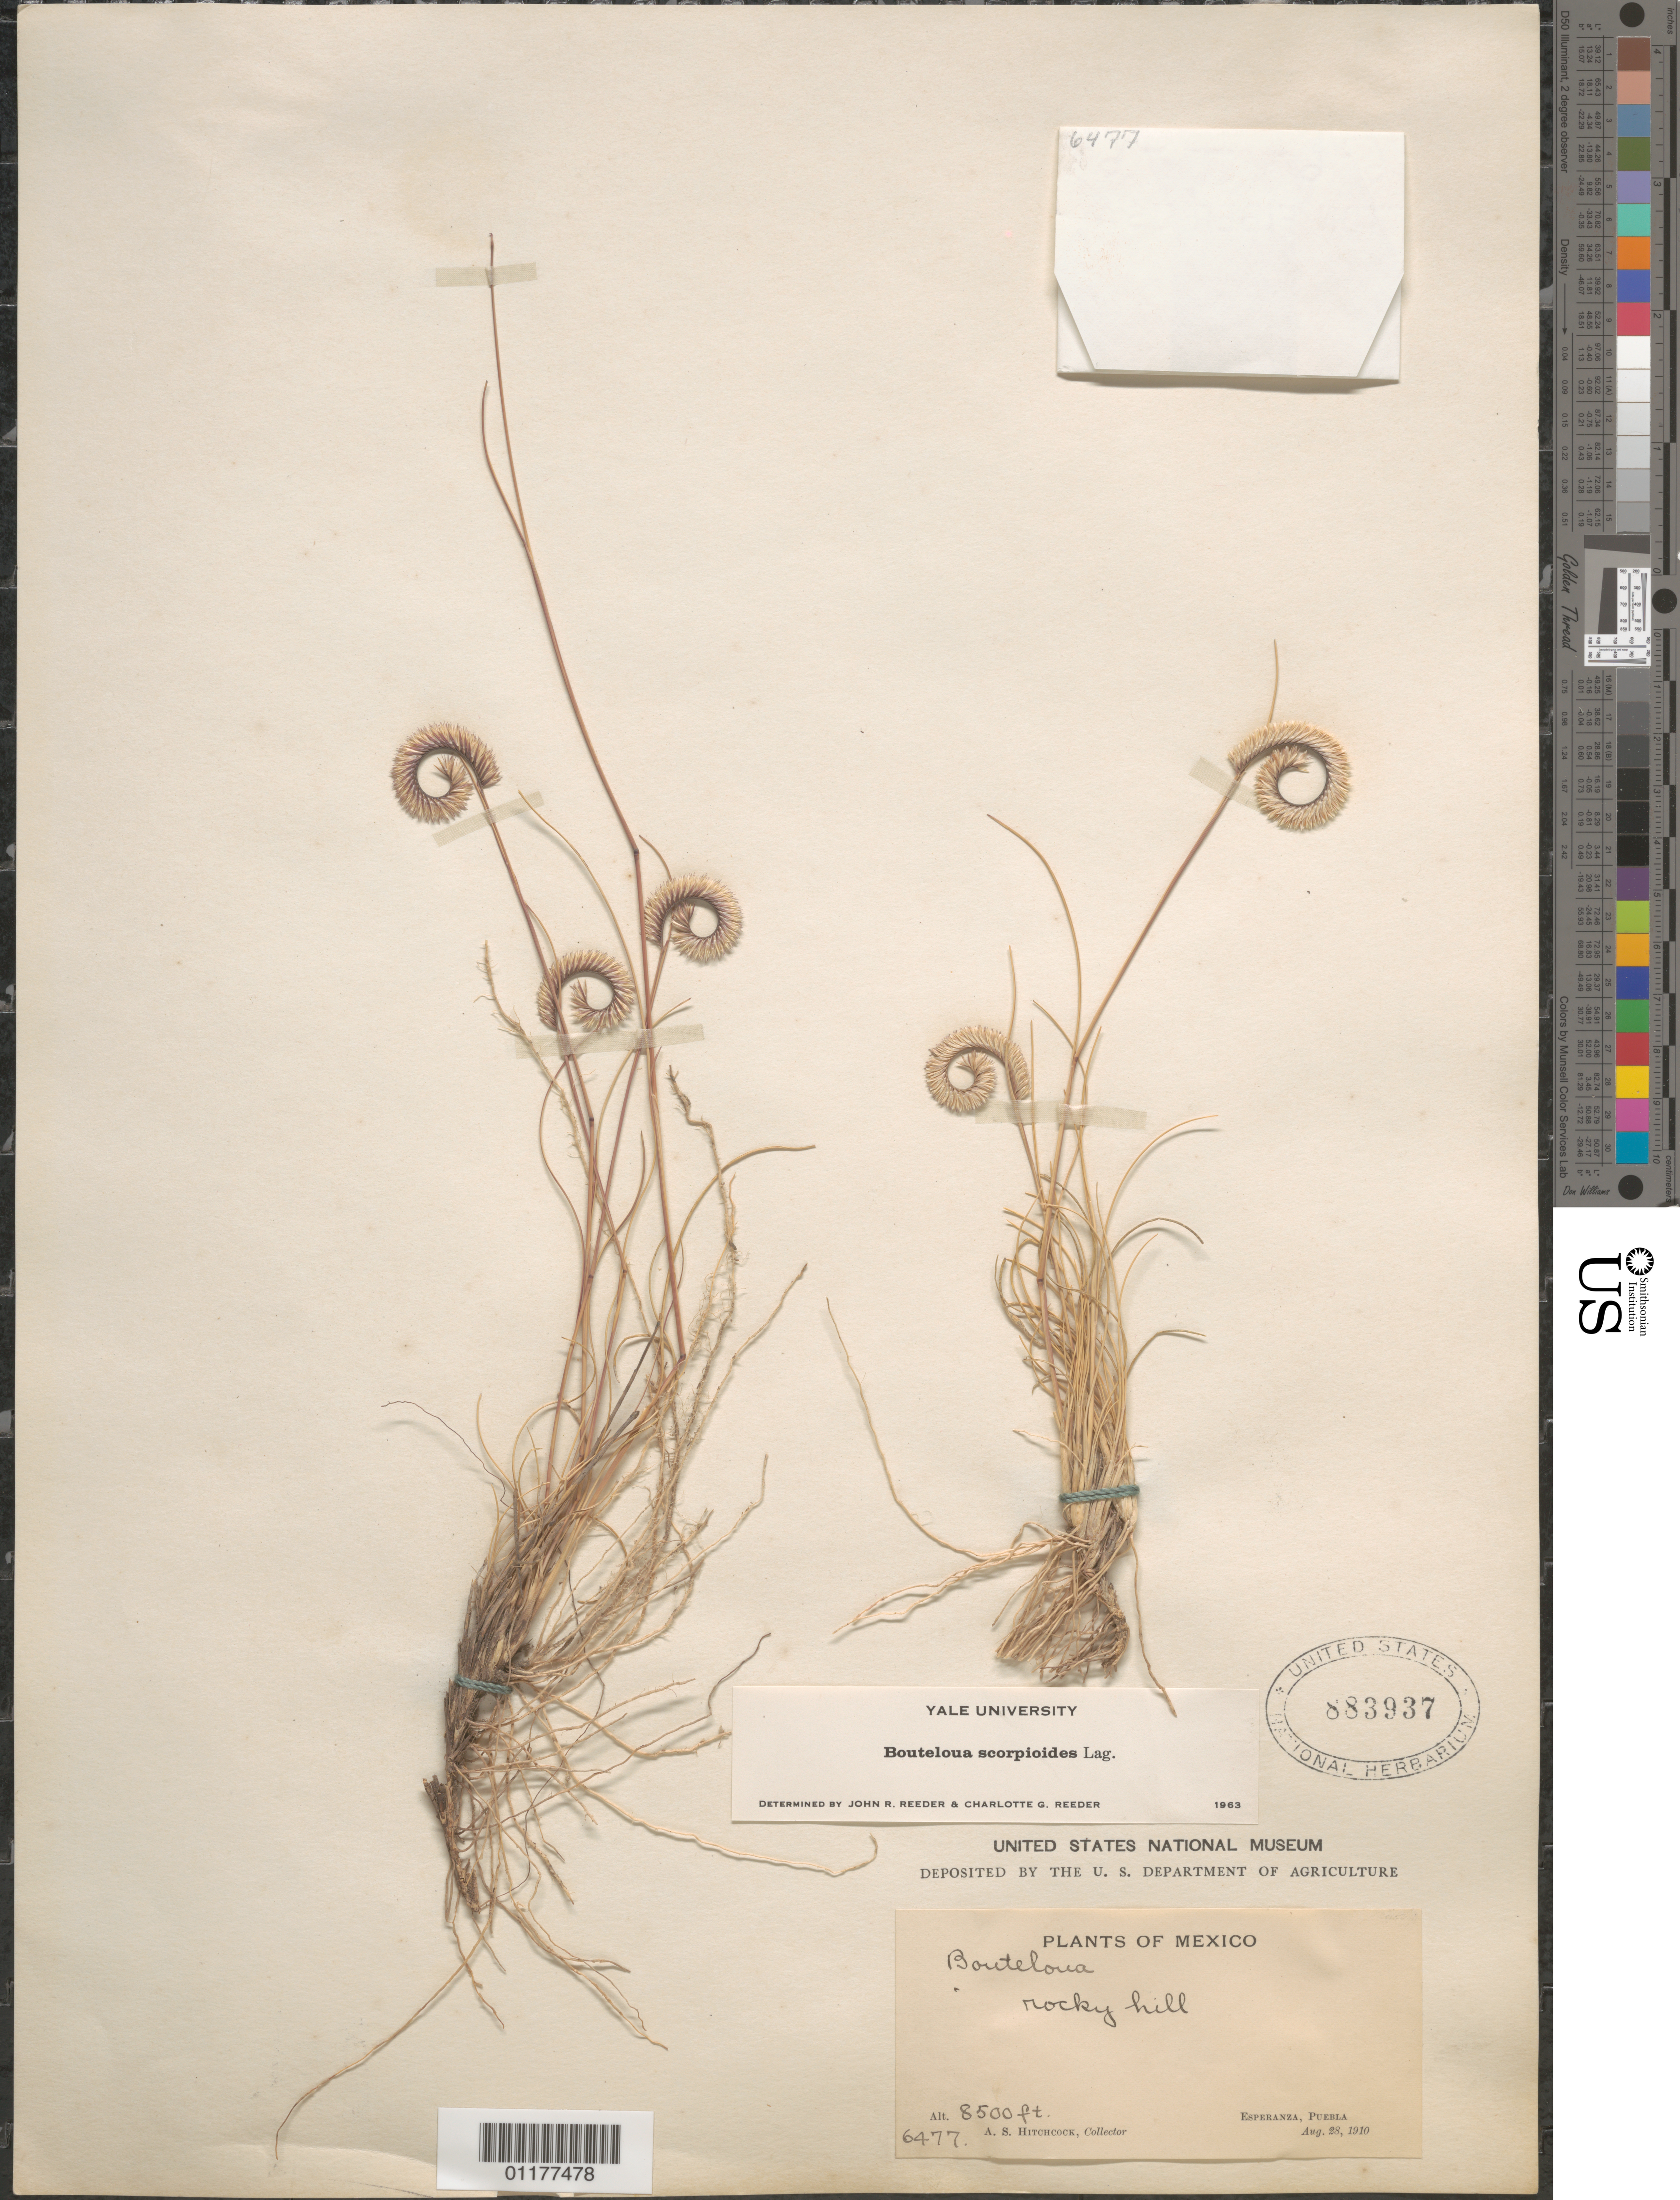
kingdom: Plantae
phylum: Tracheophyta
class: Liliopsida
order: Poales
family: Poaceae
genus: Bouteloua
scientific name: Bouteloua scorpioides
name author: Lag.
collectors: A. S. Hitchcock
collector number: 6477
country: Mexico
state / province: Puebla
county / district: Esperanza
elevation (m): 2591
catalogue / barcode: US 3577945